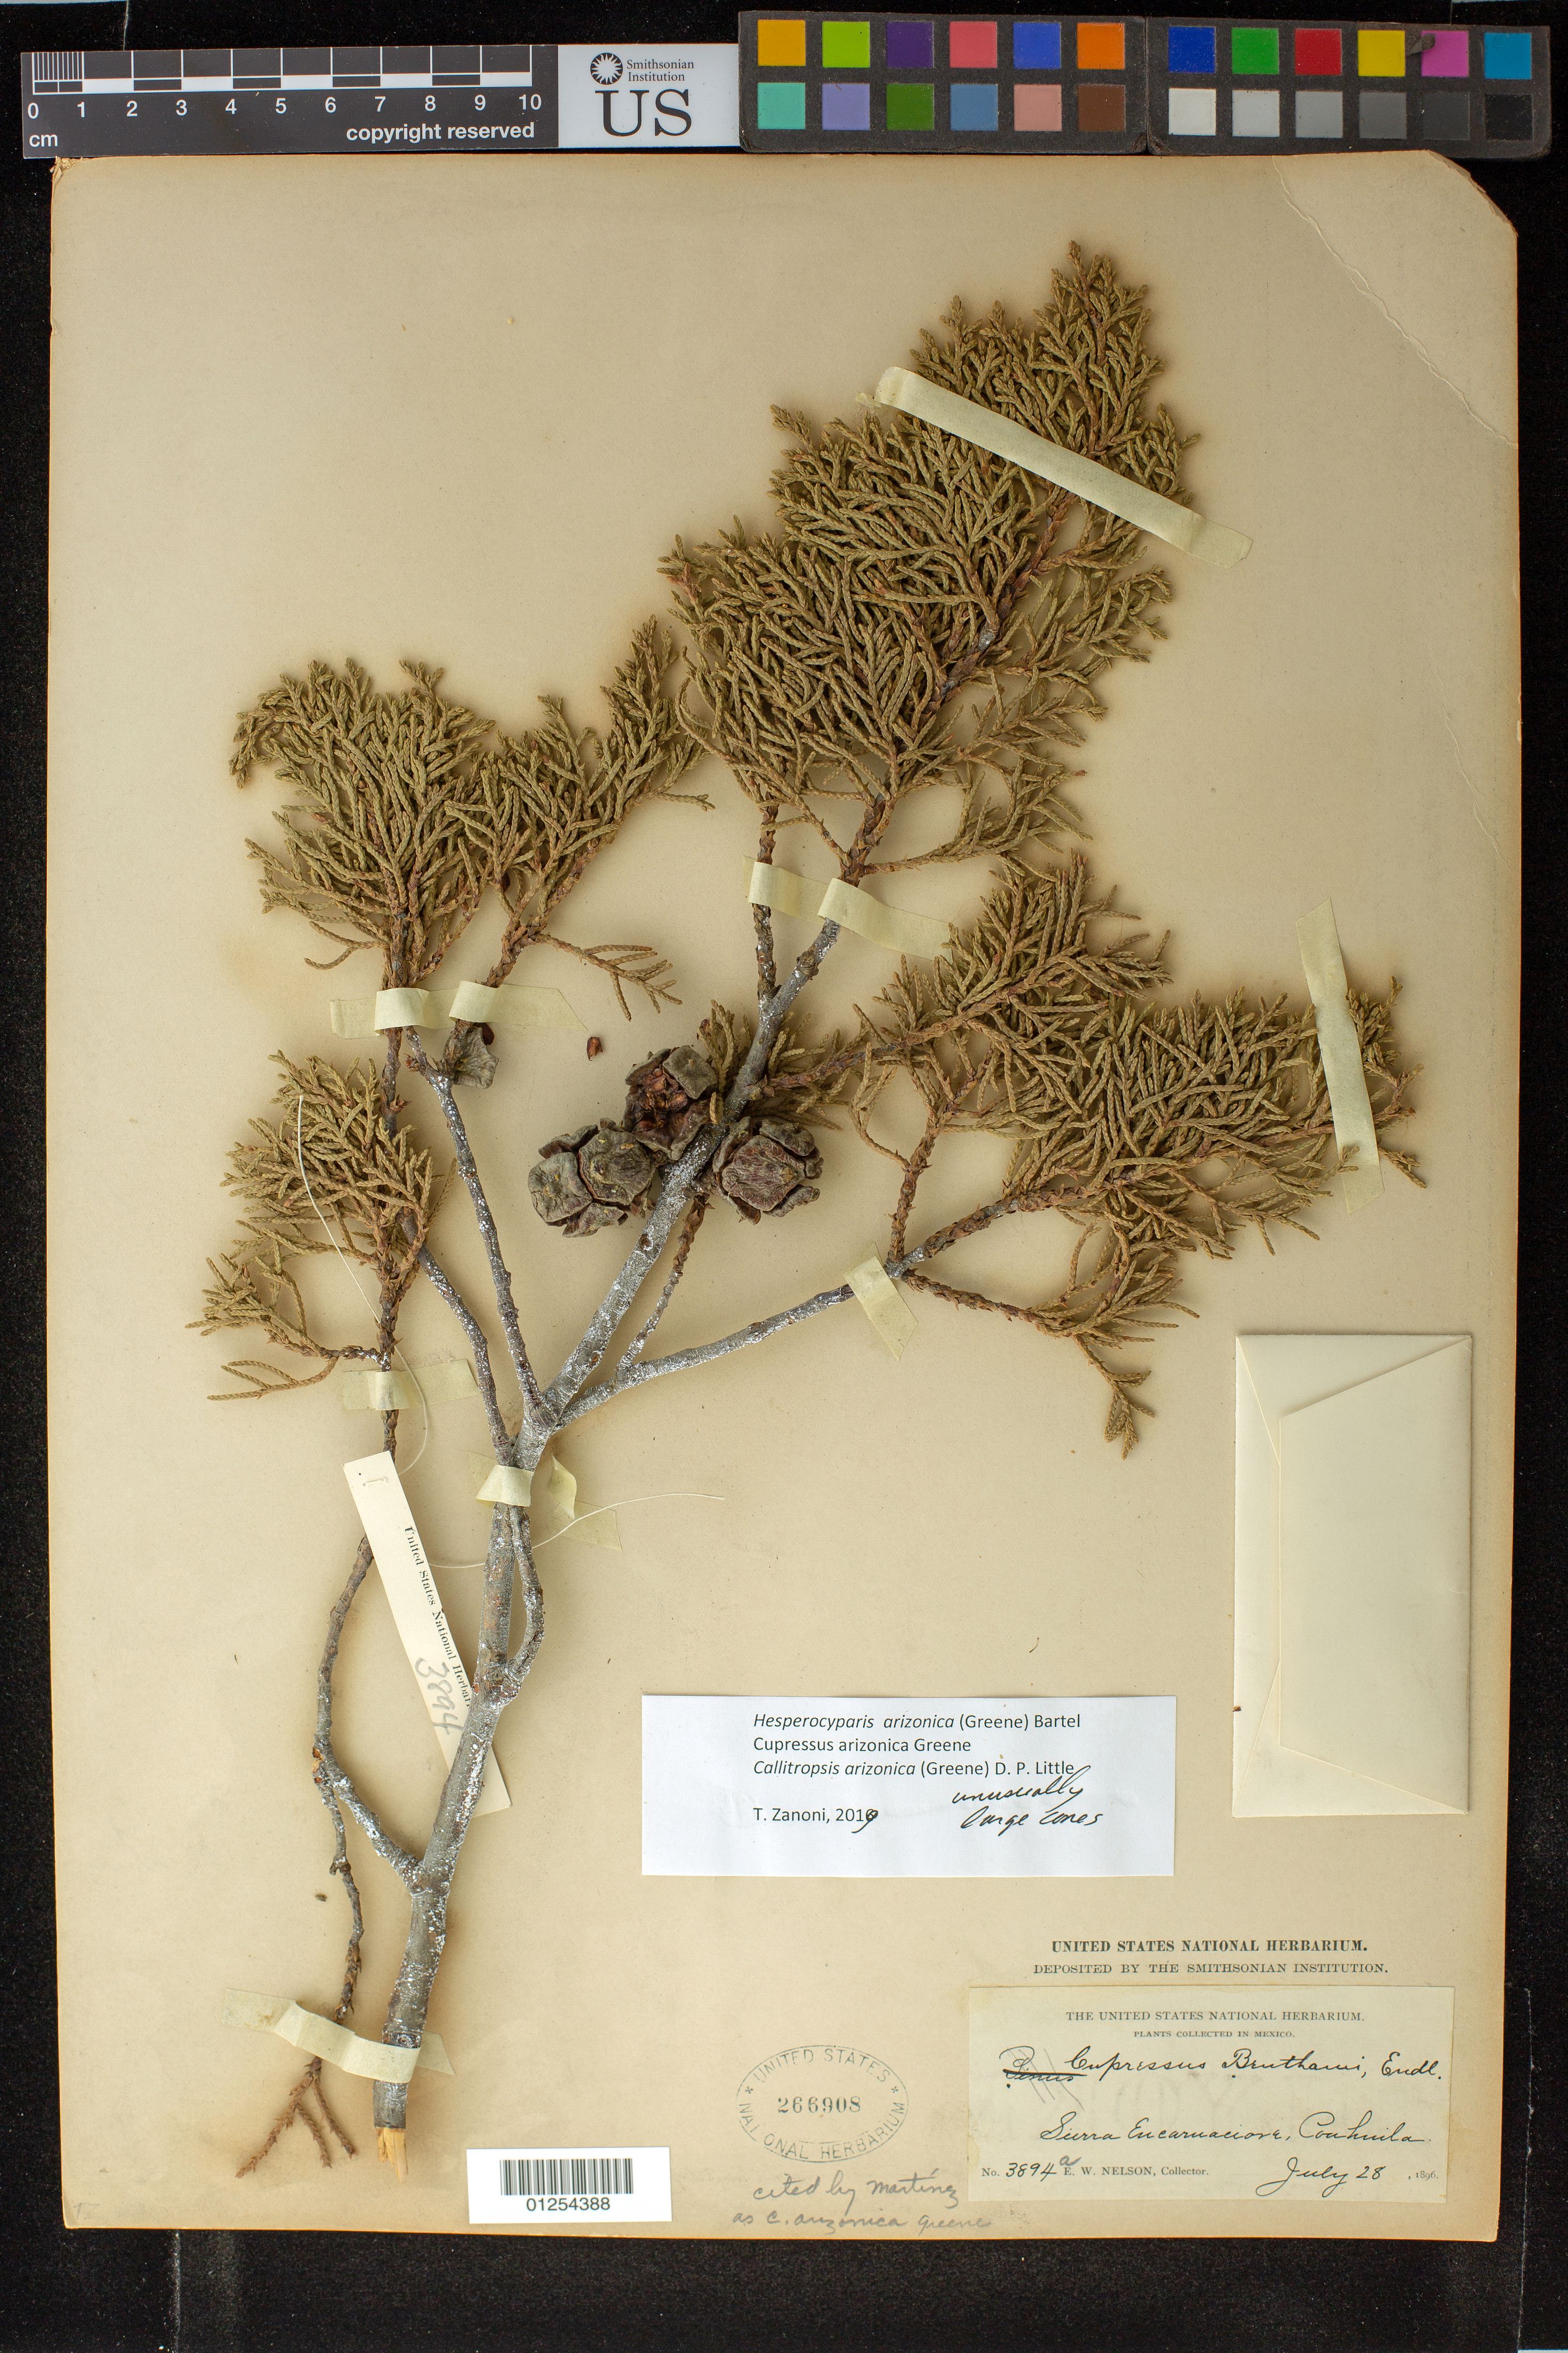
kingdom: Plantae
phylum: Tracheophyta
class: Pinopsida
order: Pinales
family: Cupressaceae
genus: Hesperocyparis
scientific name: Hesperocyparis arizonica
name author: (Greene) Bartel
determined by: Zanoni, T. A., (NY), New York Botanical Garden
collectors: E. W. Nelson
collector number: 3894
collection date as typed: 28 Jul 1896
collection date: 1896-07-28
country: Mexico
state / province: Coahuila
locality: Sierra Encaruaciore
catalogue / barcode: US 266908